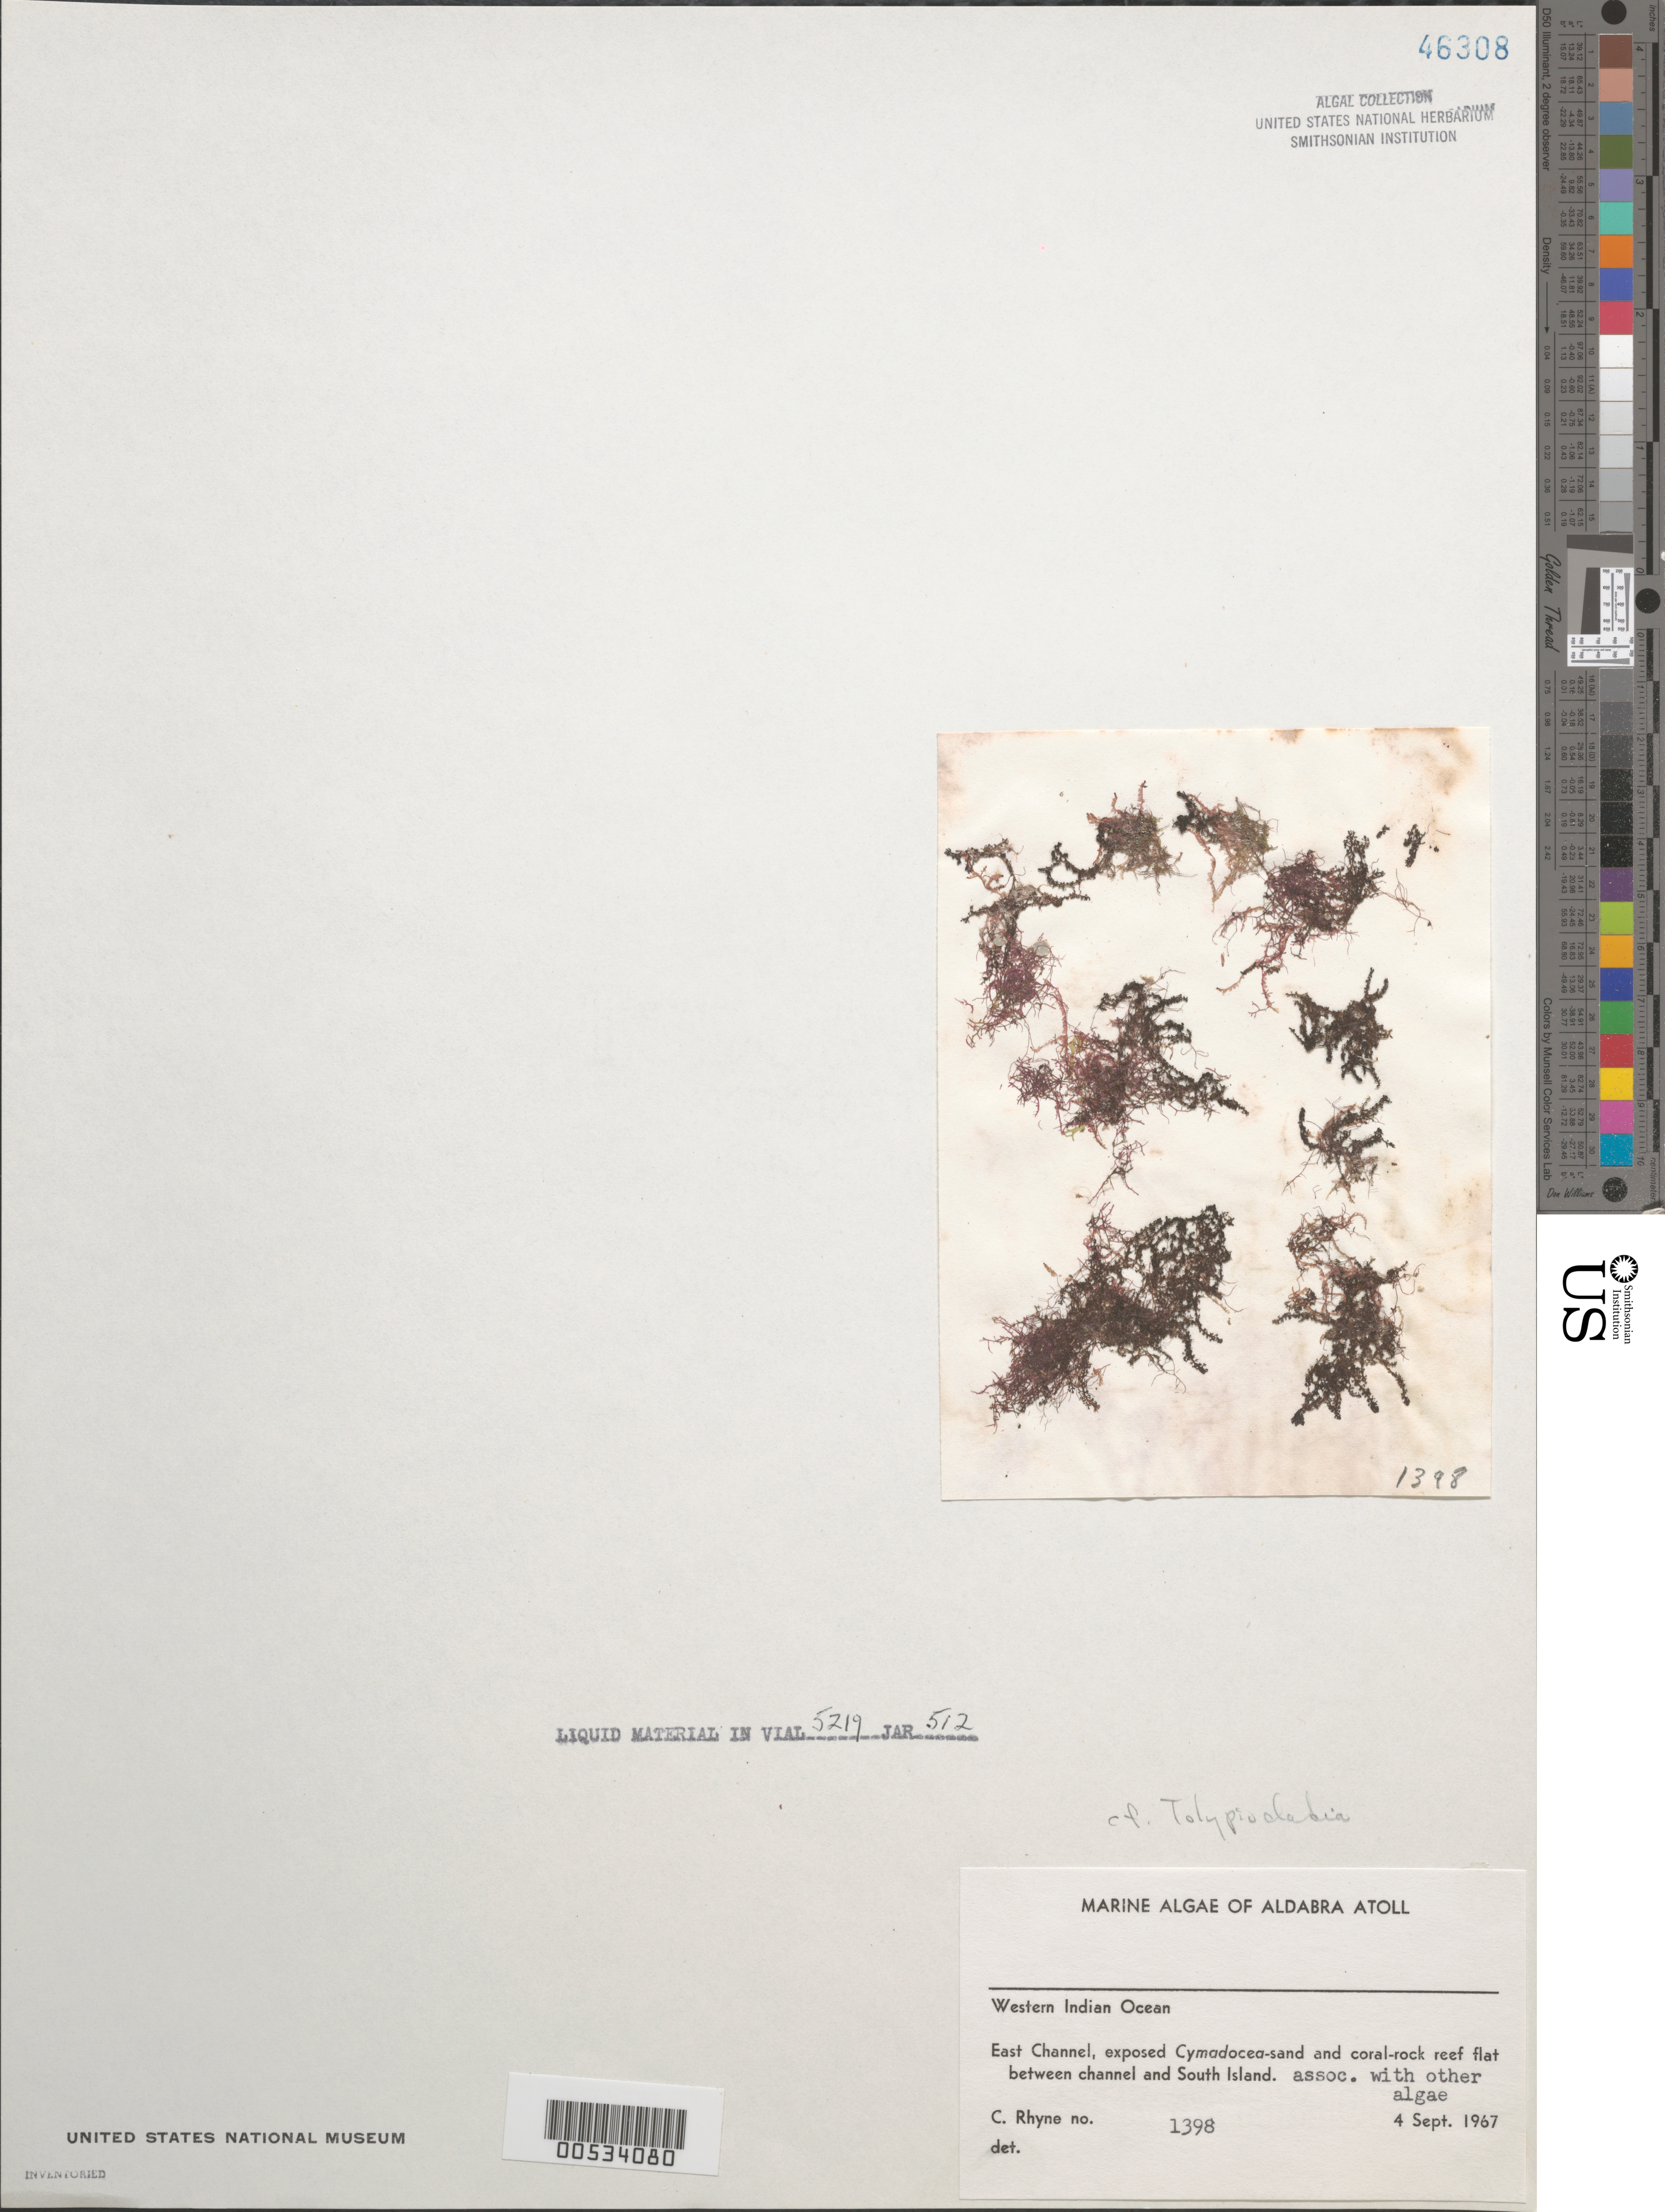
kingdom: Plantae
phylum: Rhodophyta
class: Florideophyceae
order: Ceramiales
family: Rhodomelaceae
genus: Tolypiocladia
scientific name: Tolypiocladia sp.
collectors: C. Rhyne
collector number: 1398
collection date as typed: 04 Sep 1967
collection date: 1967-09-04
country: Seychelles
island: Aldabra Atoll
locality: Between East Channel and South Island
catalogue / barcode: US 46308